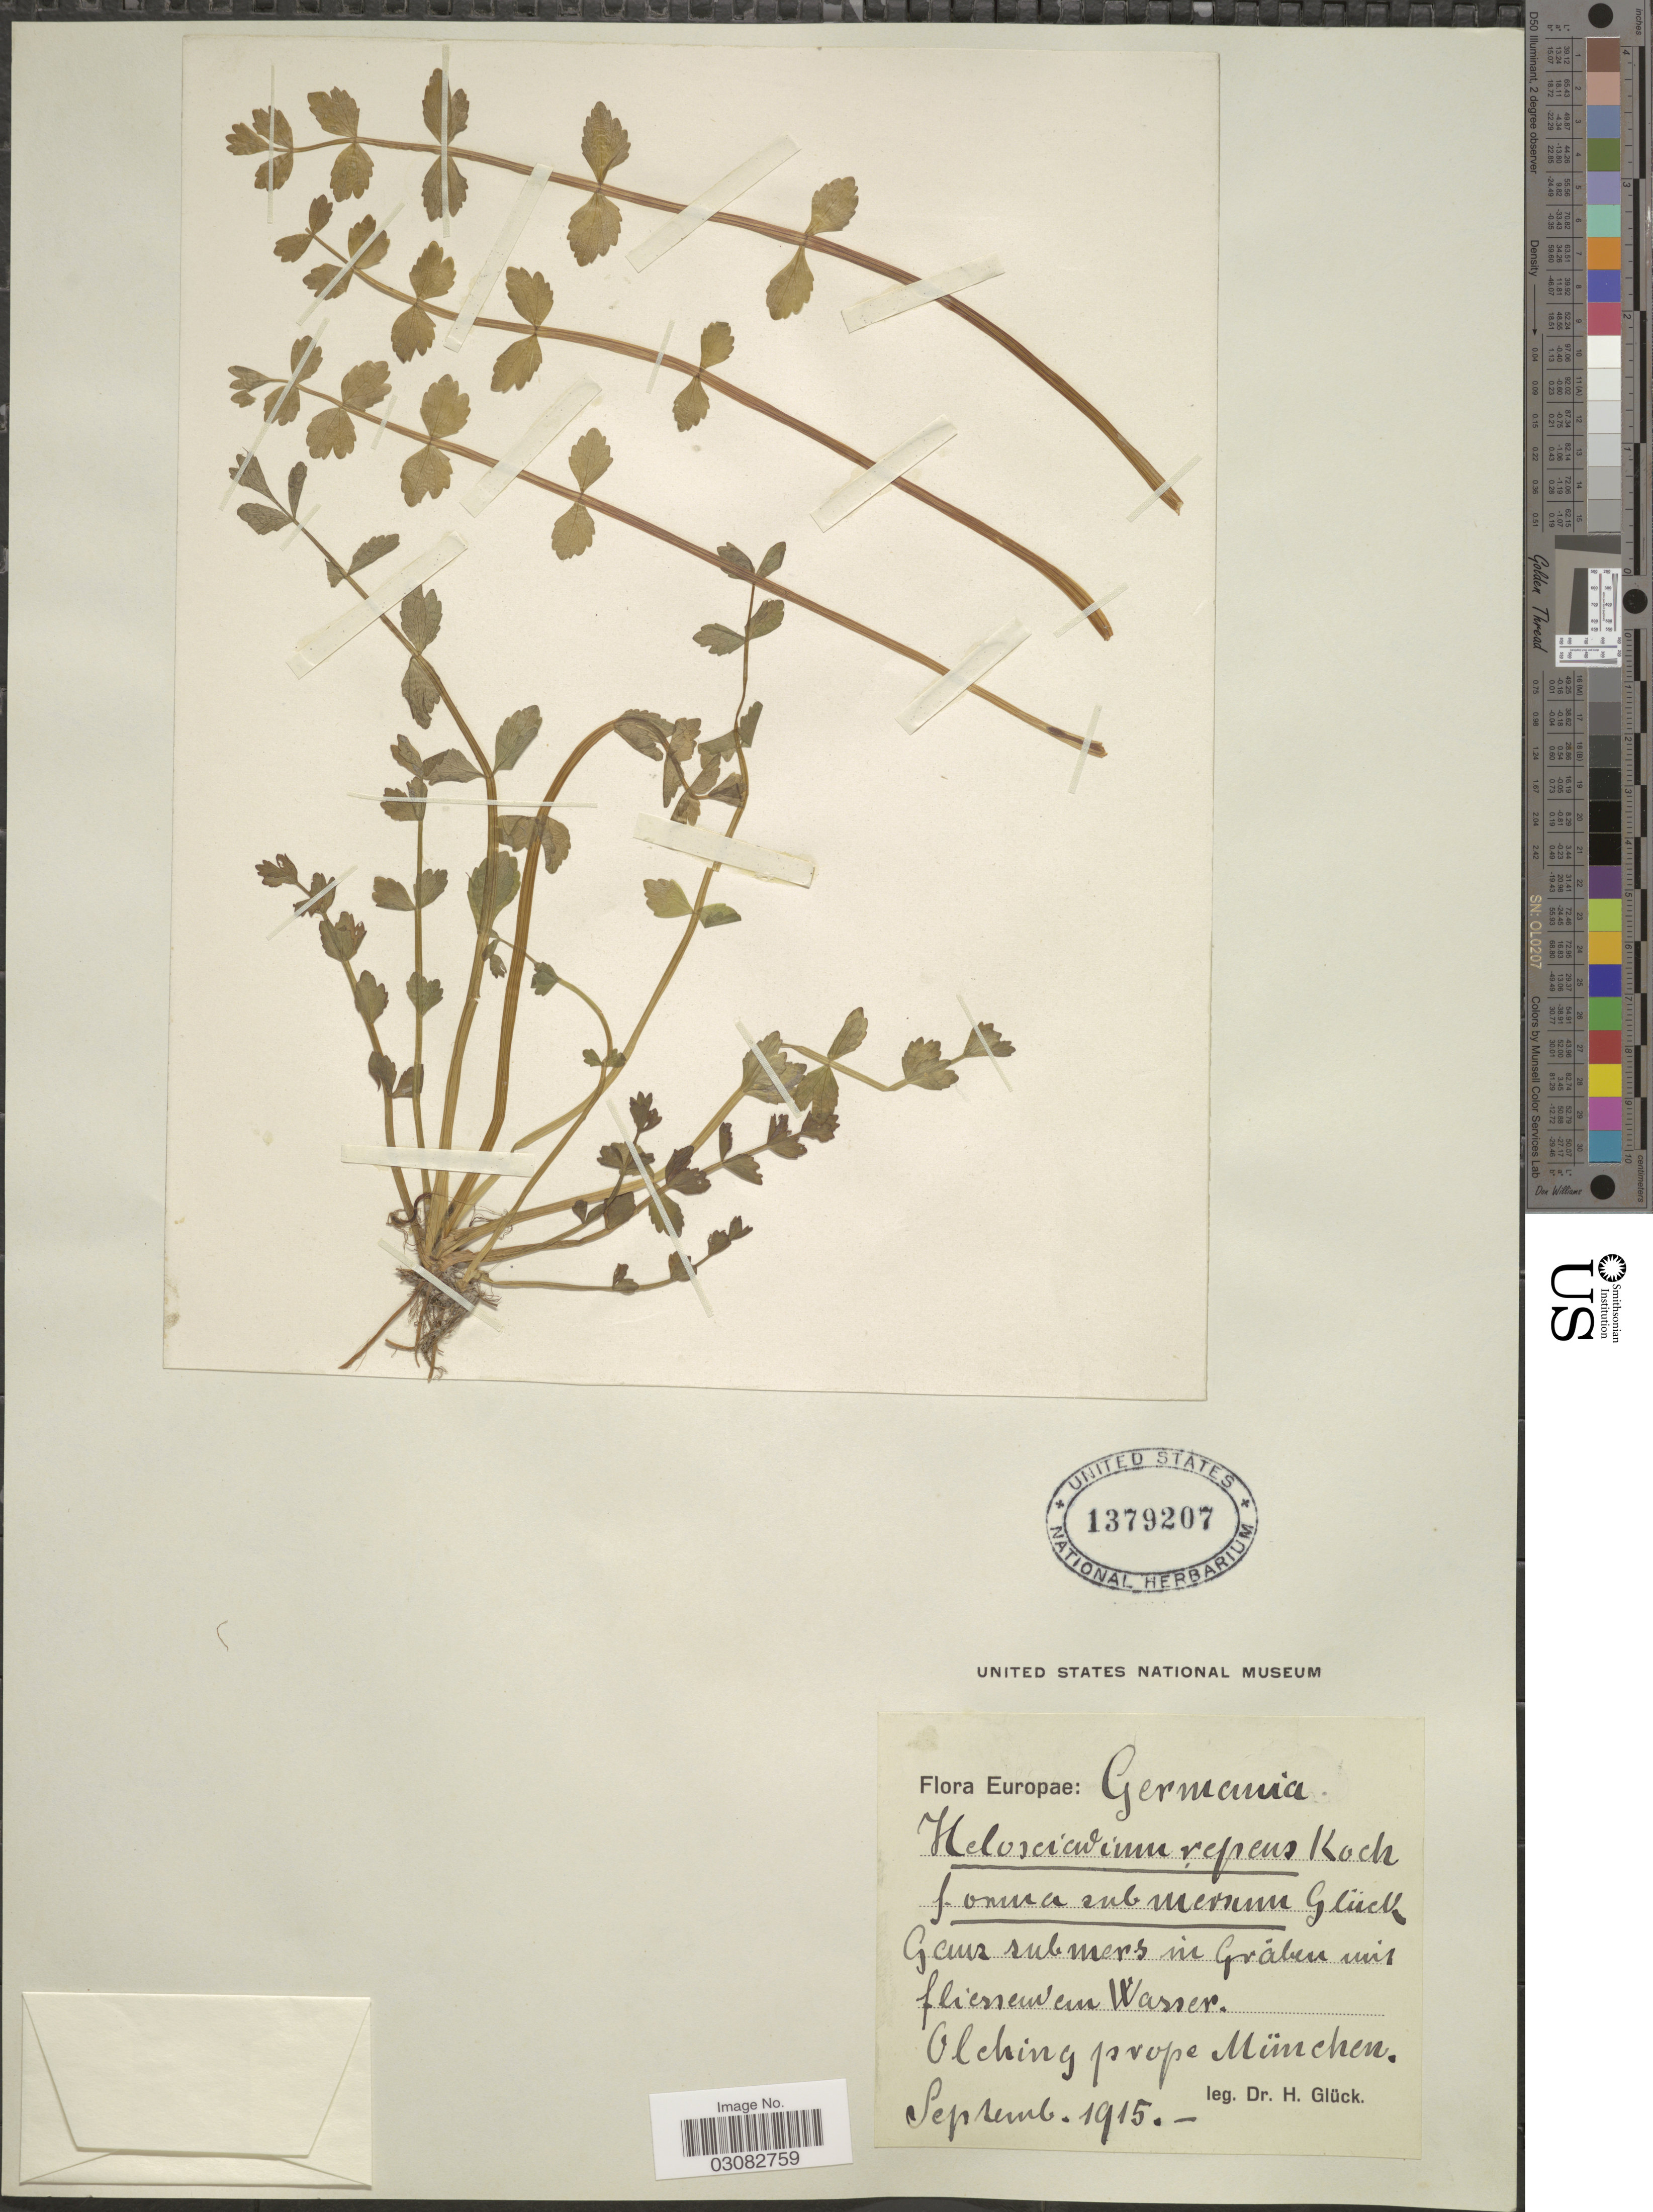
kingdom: Plantae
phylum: Tracheophyta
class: Magnoliopsida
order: Apiales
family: Apiaceae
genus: Apium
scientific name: Apium repens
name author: (Jacq.) Lag.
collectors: H. Glück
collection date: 1915-09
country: Germany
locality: Olching prope München.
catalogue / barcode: US 1379207